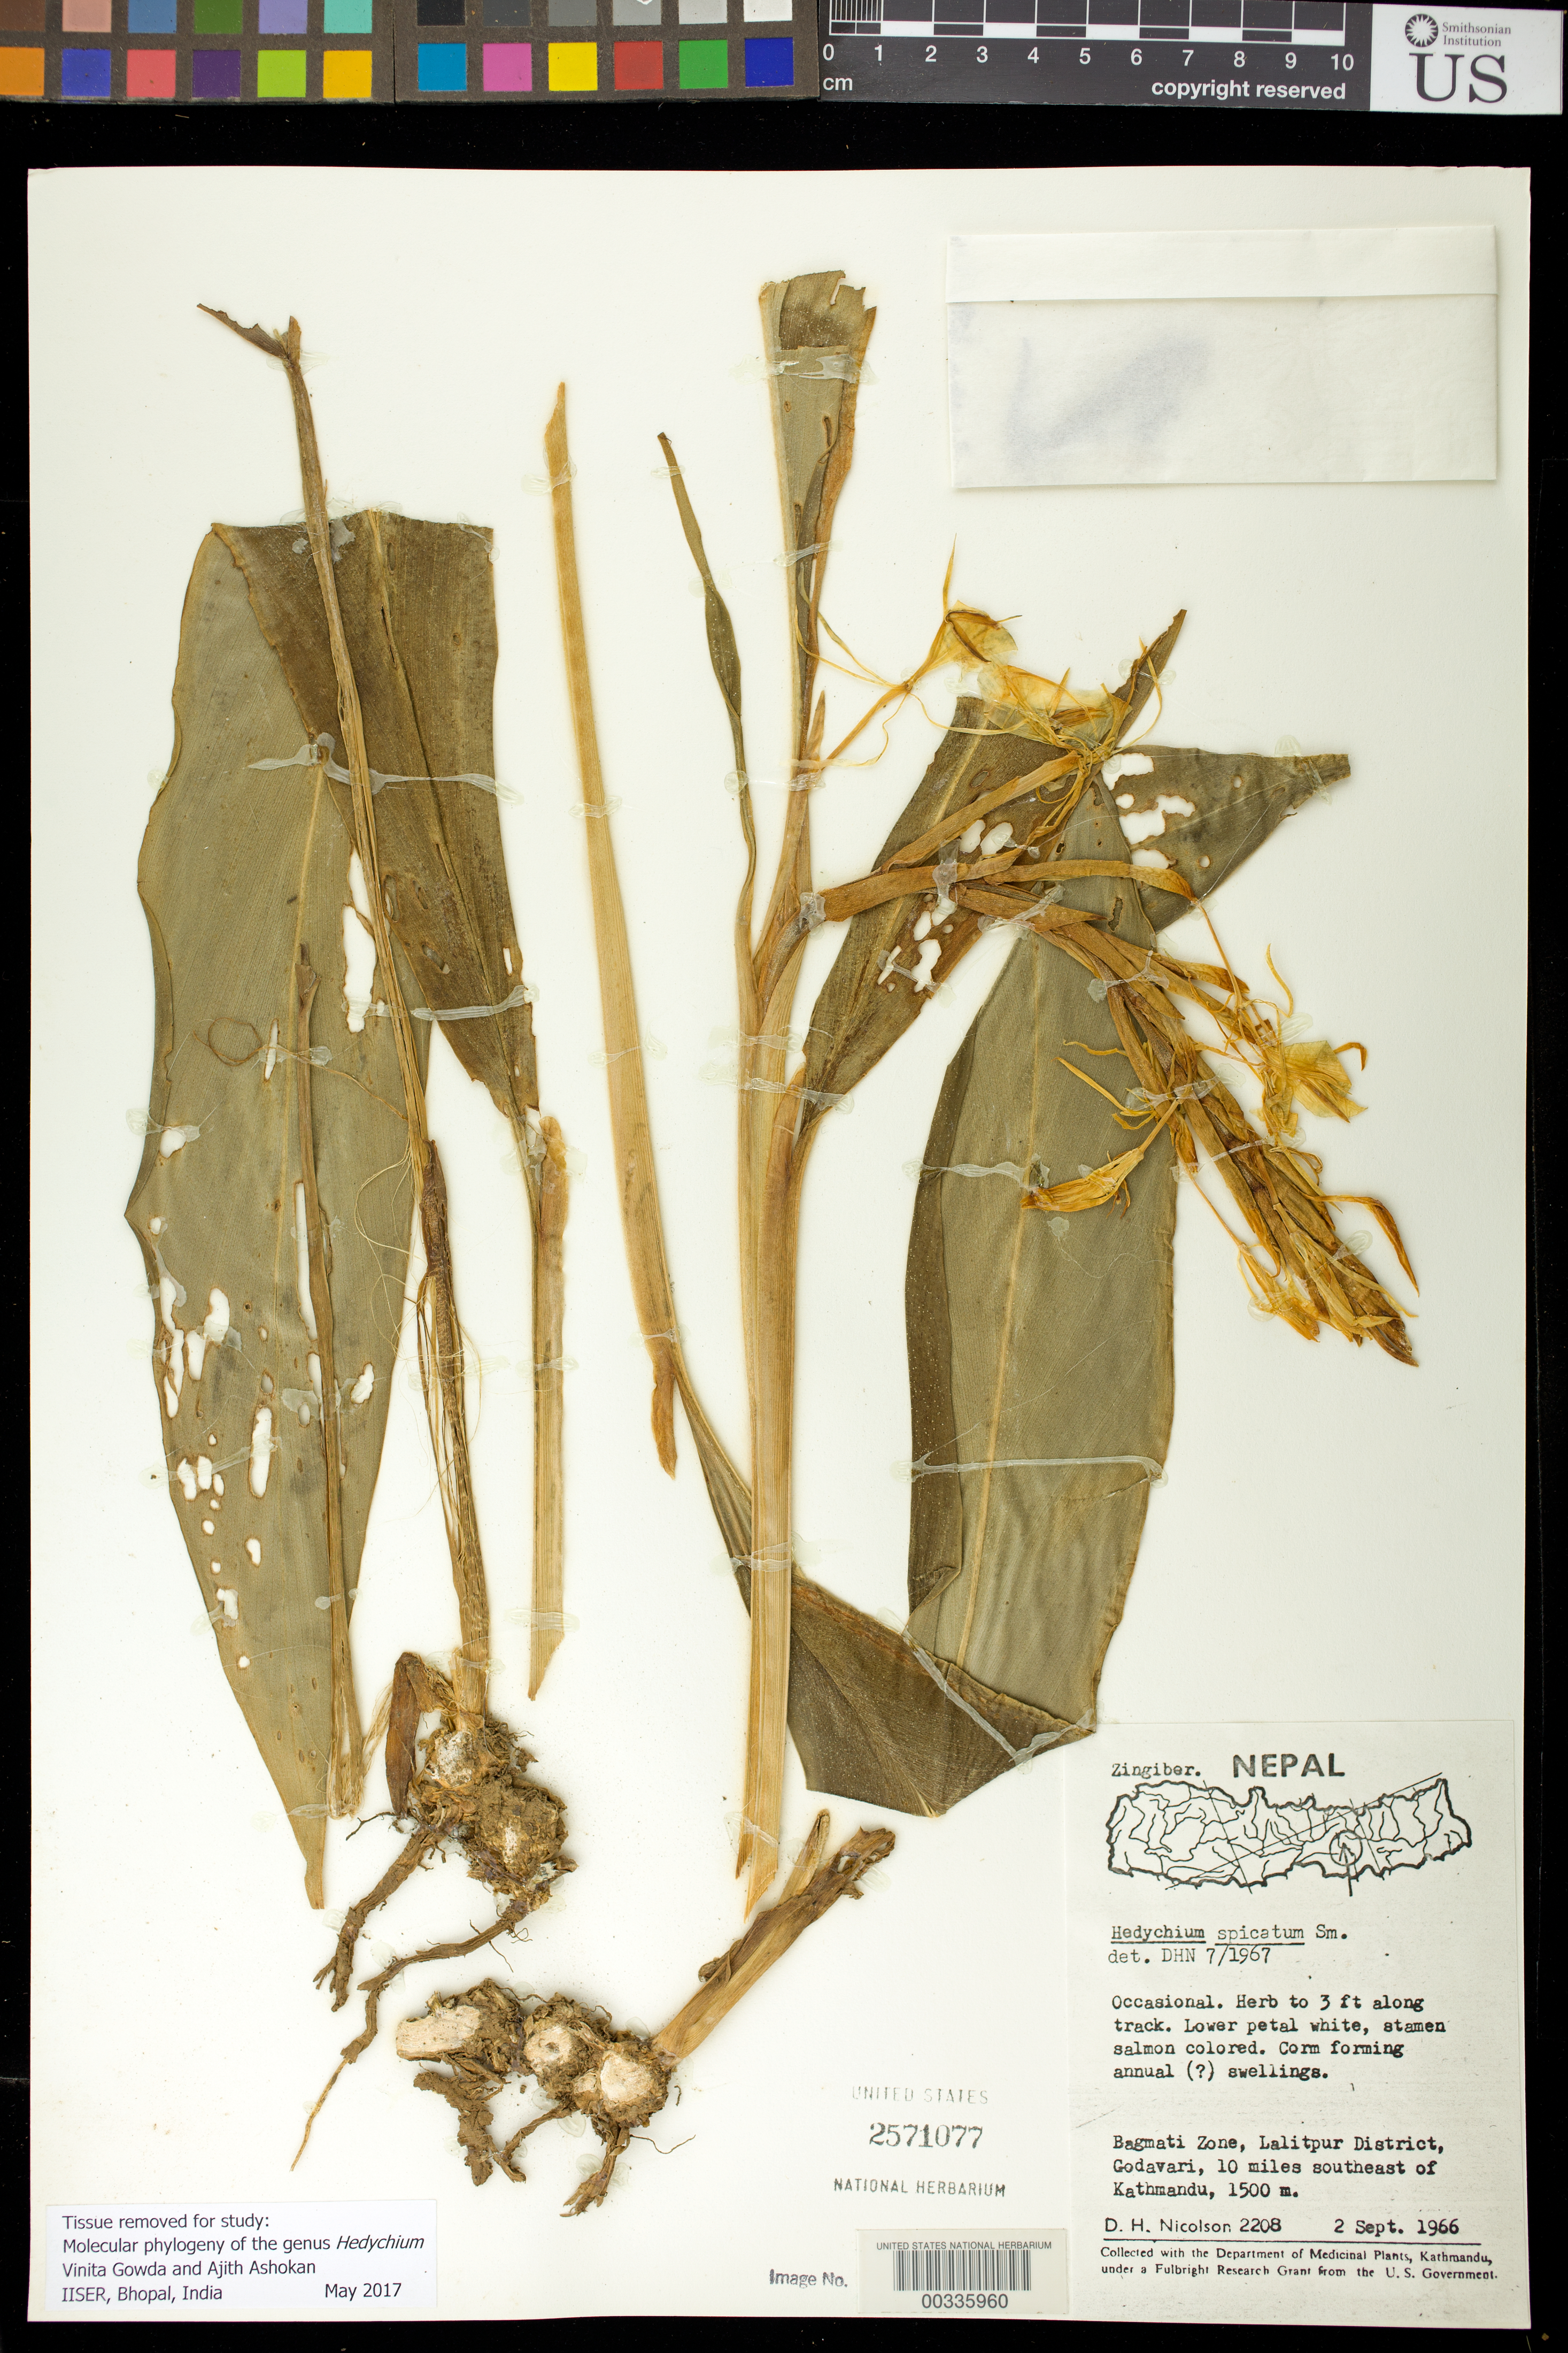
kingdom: Plantae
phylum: Tracheophyta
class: Liliopsida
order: Zingiberales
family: Zingiberaceae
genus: Hedychium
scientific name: Hedychium spicatum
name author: Buch.-Ham. ex Sm.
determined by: Nicolson, Dan H.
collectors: D. H. Nicolson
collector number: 2208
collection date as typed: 02 Sep 1966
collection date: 1966-09-02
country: Nepal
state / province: Bagmati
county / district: Lalitpur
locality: Godavari, 10 mi se of kathmandu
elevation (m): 1500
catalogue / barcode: US 2571077